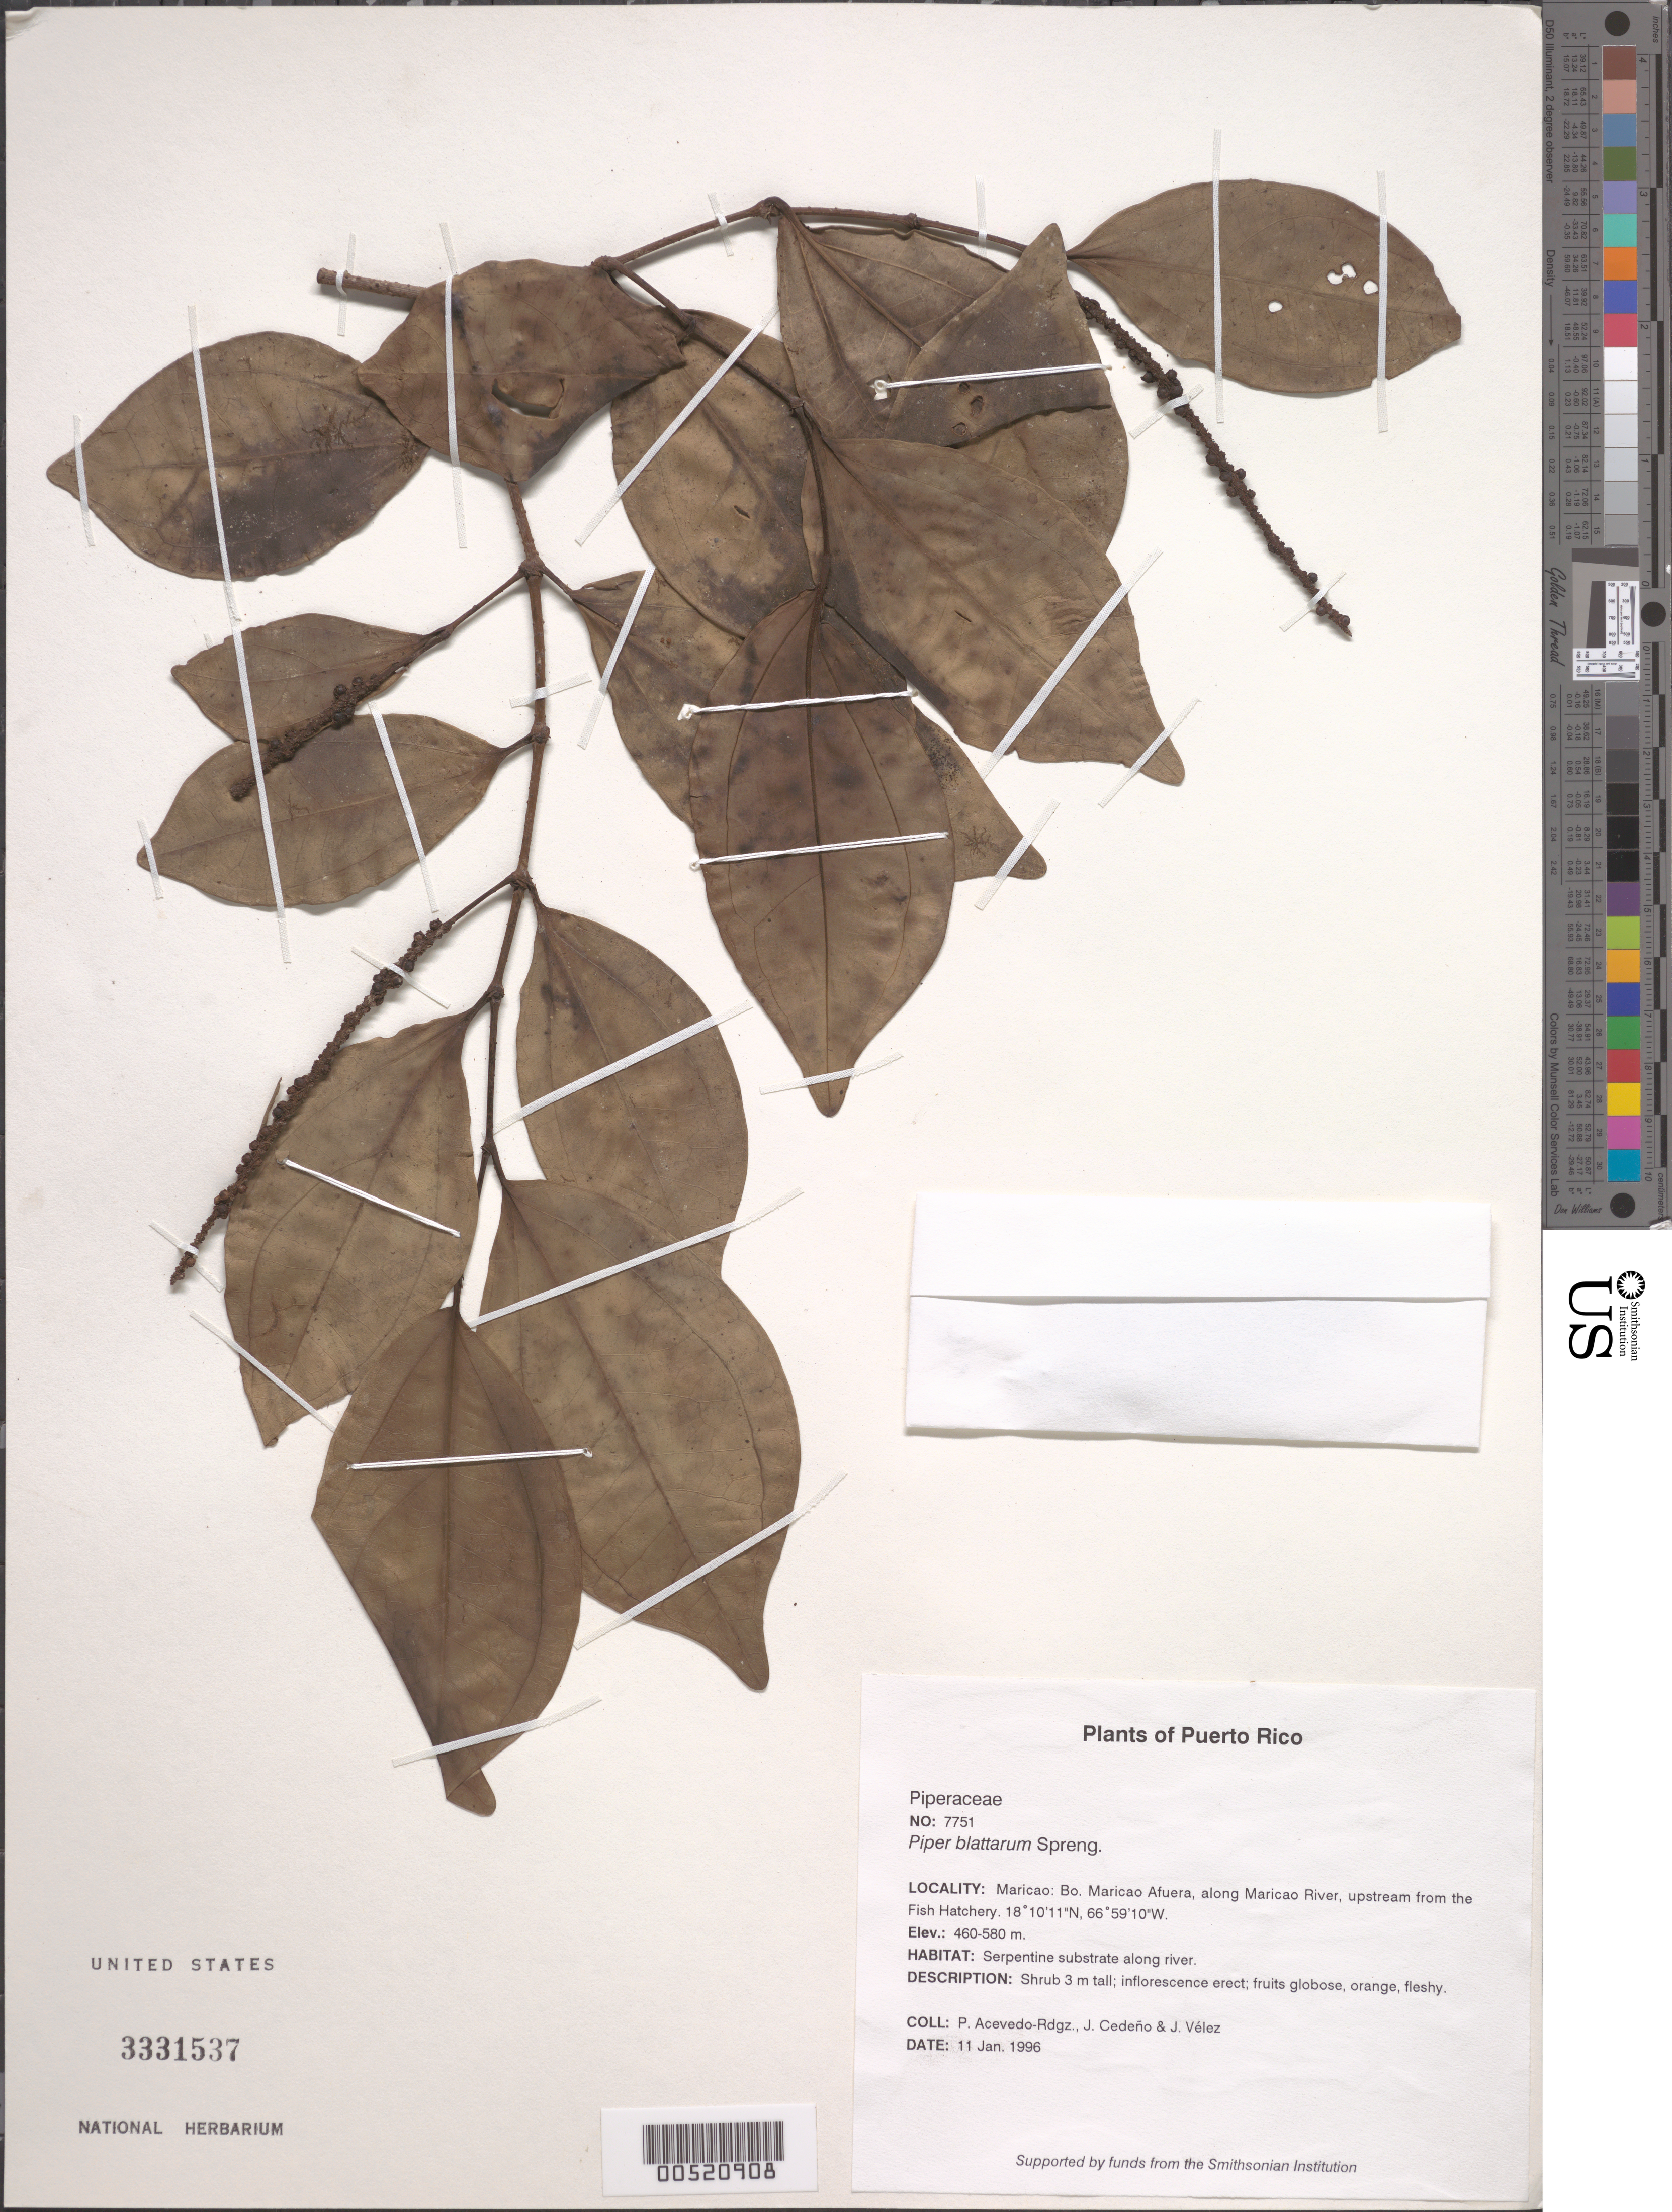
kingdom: Plantae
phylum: Tracheophyta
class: Magnoliopsida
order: Piperales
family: Piperaceae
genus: Piper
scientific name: Piper blattarum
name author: Spreng.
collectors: P. Acevedo-Rodr., J. A. Cedeño M. & J. Vélez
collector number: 7751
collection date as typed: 11 Jan 1996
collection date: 1996-01-11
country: Puerto Rico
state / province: Maricao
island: Puerto Rico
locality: Maricao: Bo. Maricao Afuera, along Maricao River, upstream from the Fish Hatchery.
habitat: Serpentine substrate along river.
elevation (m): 460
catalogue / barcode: US 3331537